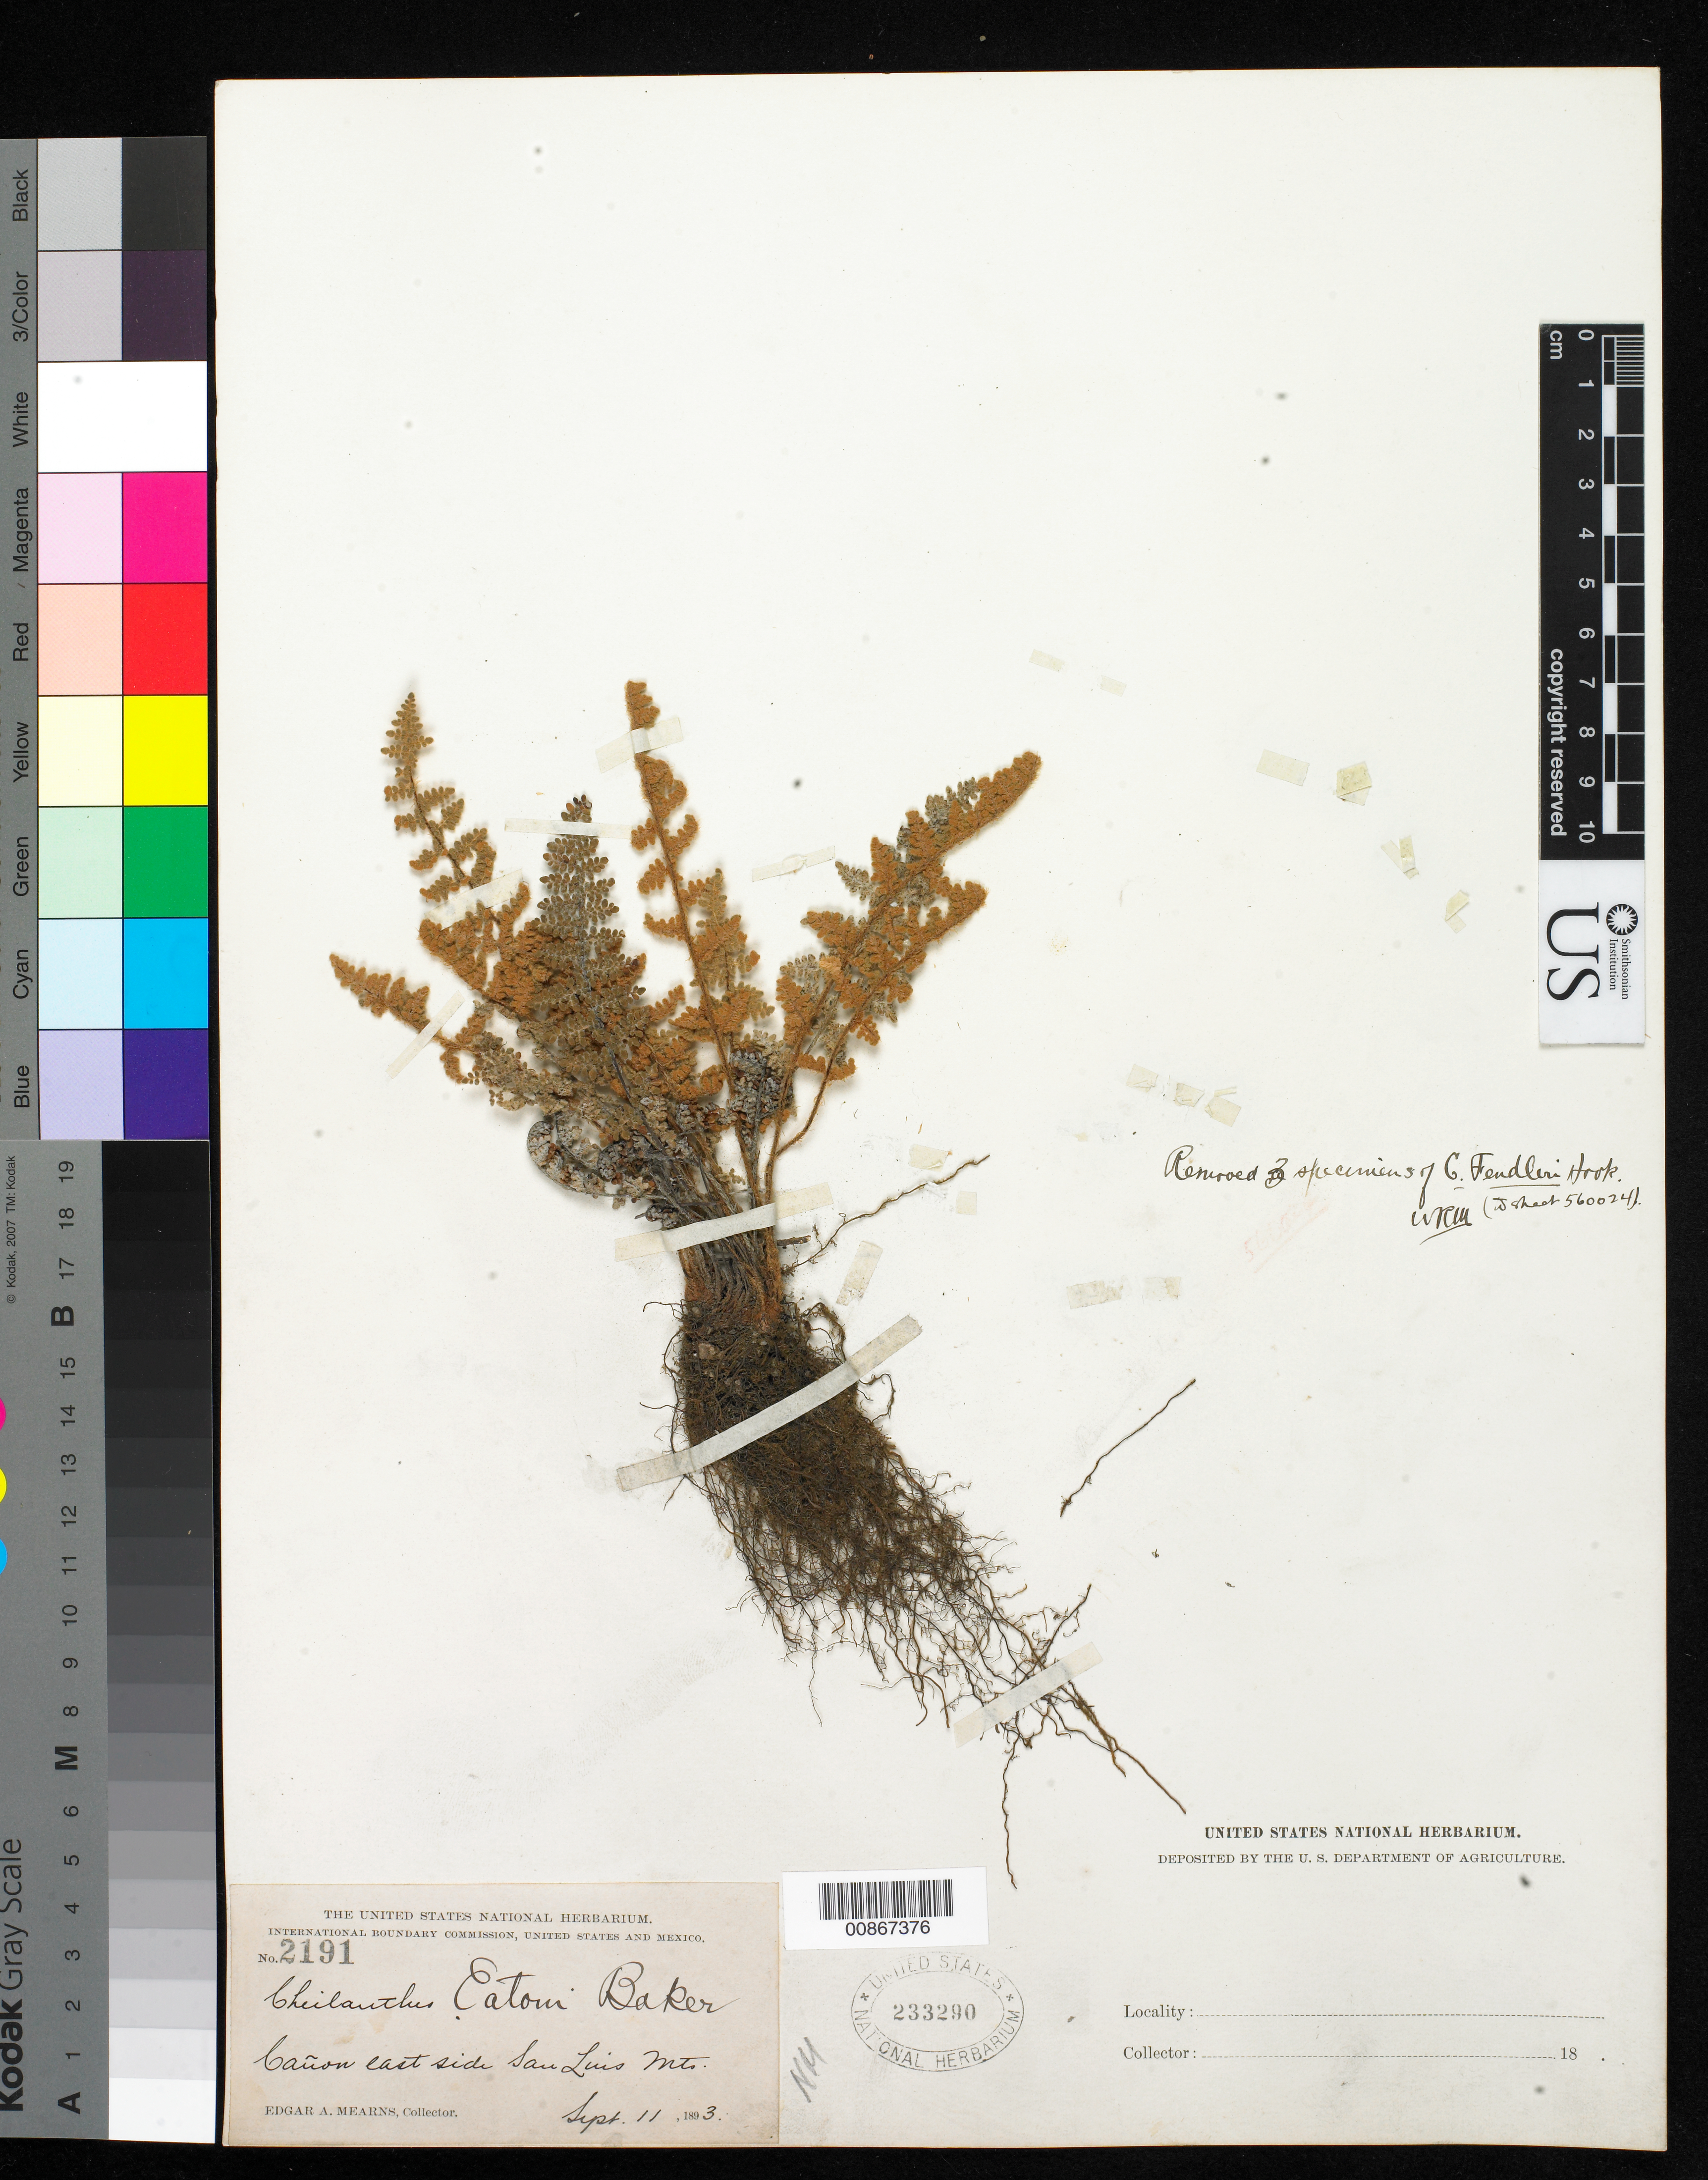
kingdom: Plantae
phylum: Tracheophyta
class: Polypodiopsida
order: Polypodiales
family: Pteridaceae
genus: Myriopteris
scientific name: Myriopteris rufa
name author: Fée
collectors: E. A. Mearns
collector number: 2191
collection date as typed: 11 Sep 1893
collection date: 1893-09-11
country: United States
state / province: New Mexico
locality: Cañon east side San Luis Mts.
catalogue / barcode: US 233290